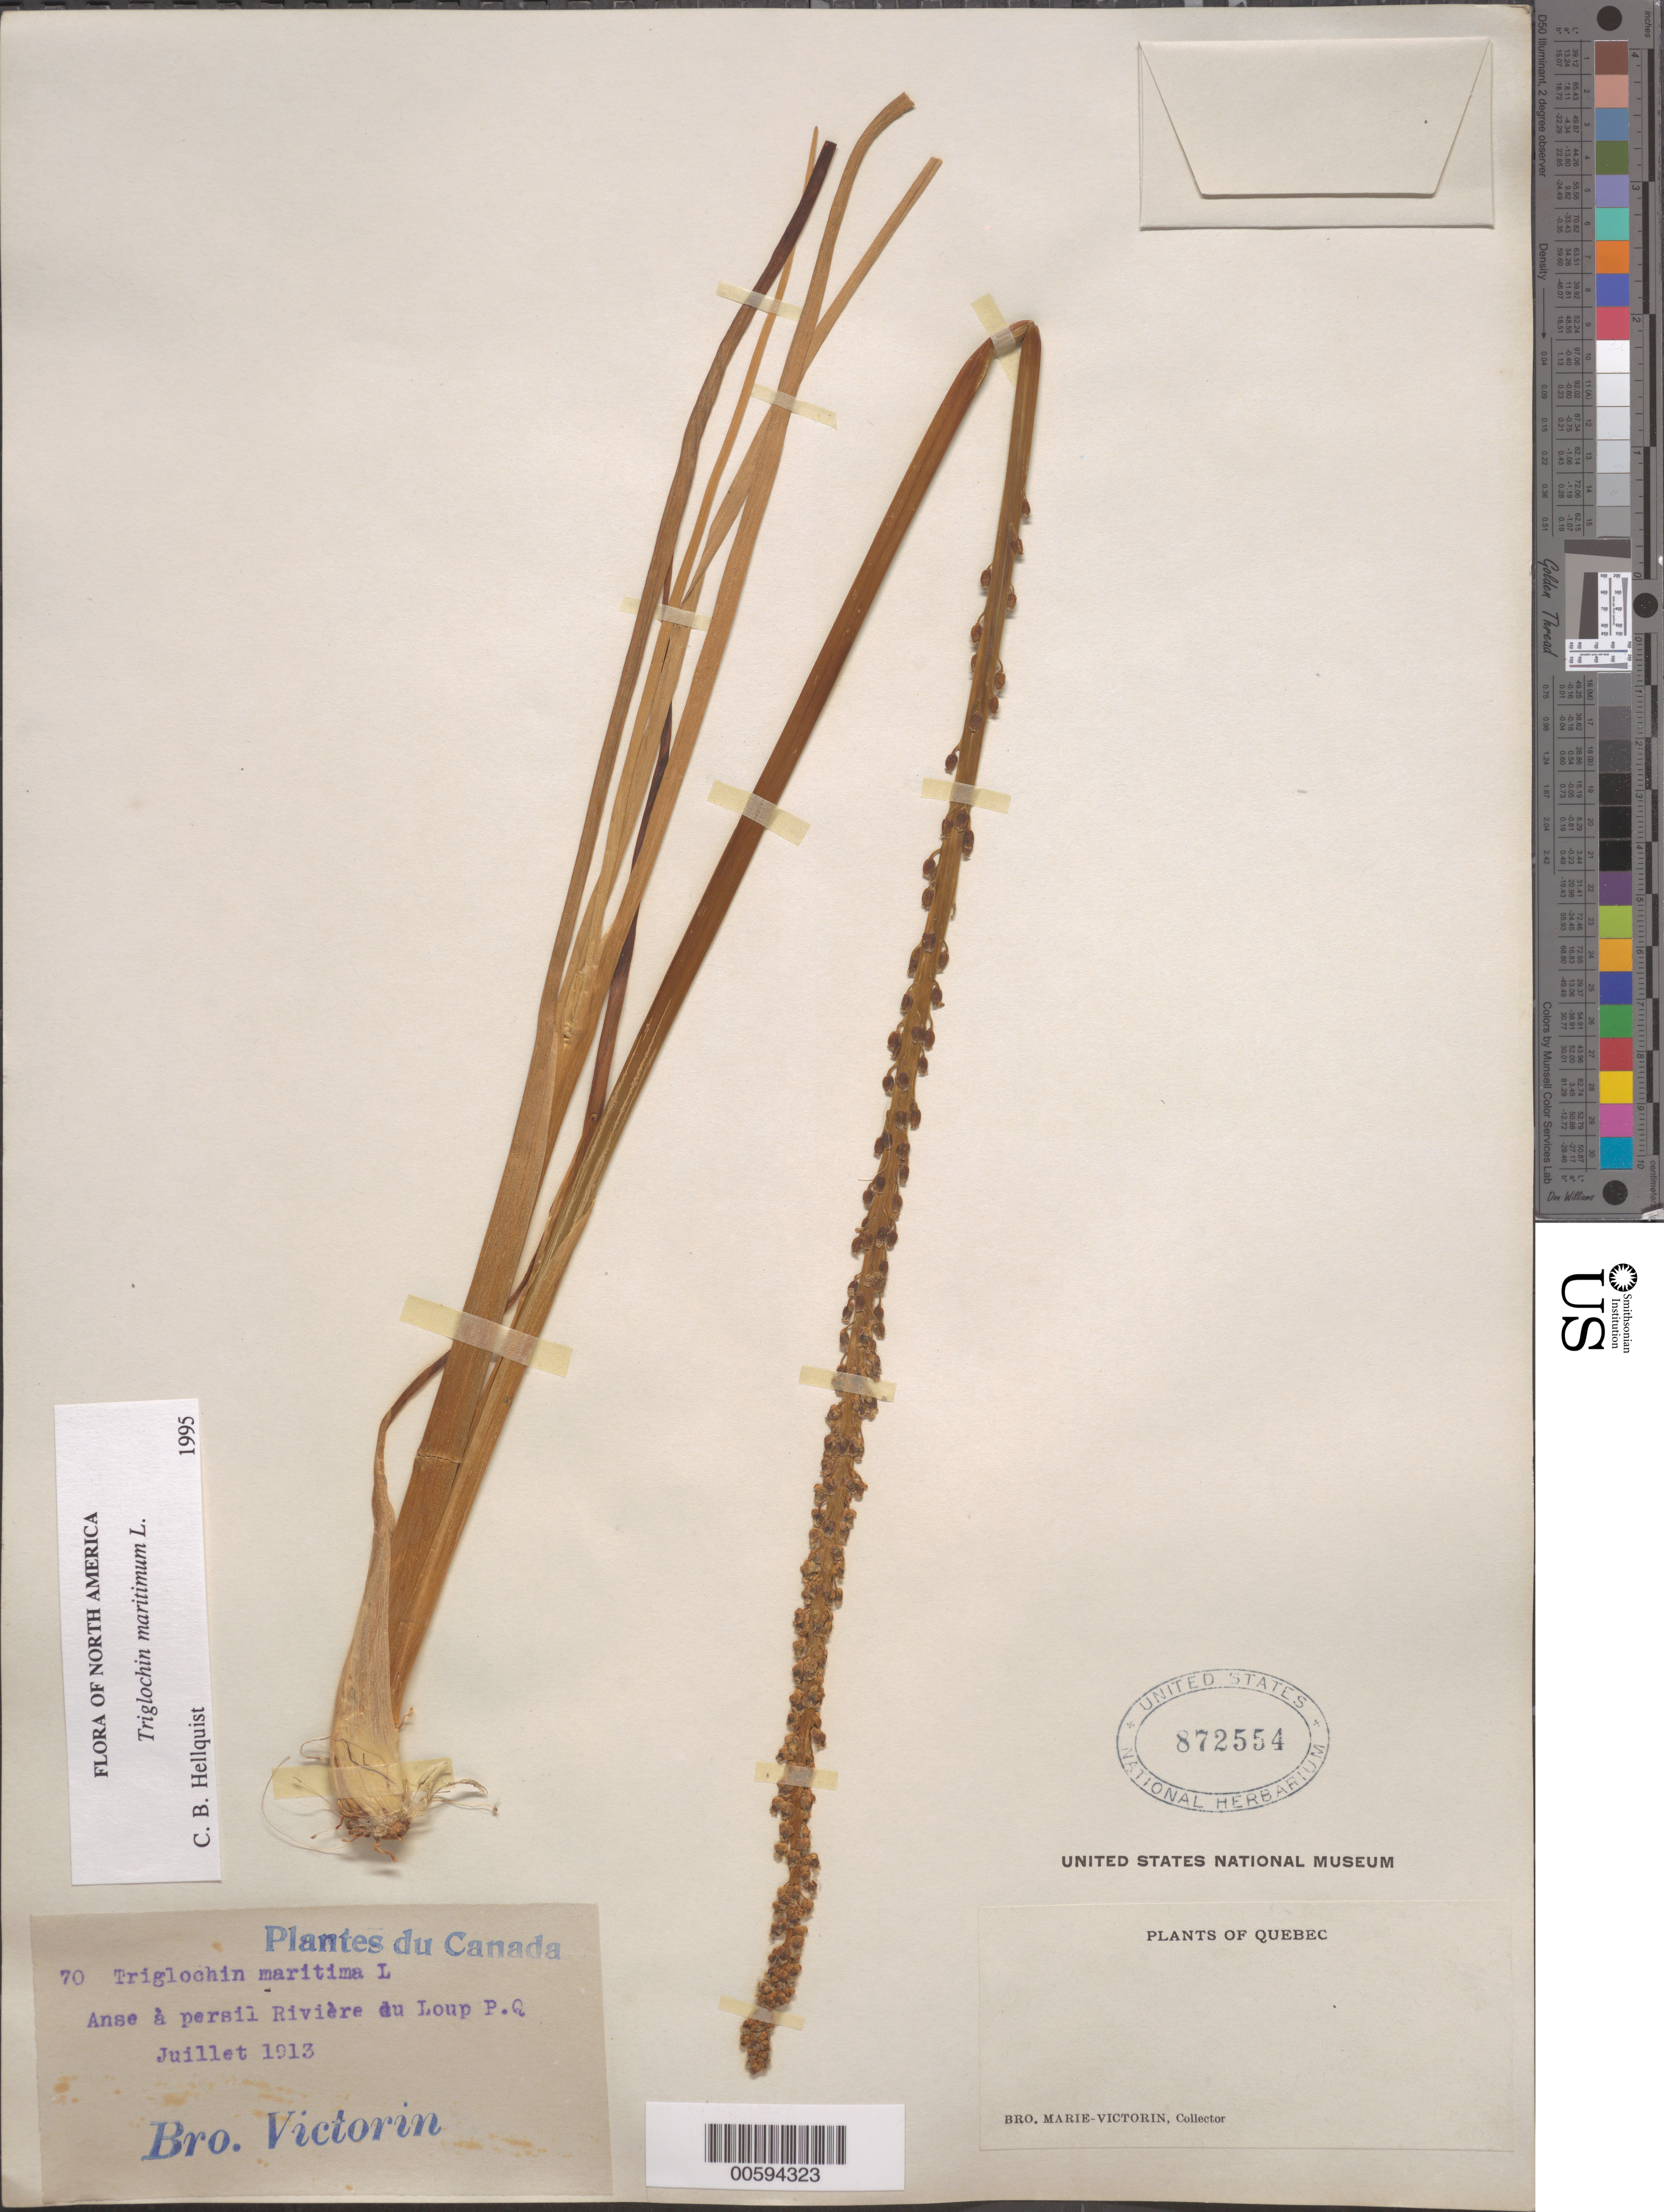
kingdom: Plantae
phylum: Tracheophyta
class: Liliopsida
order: Alismatales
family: Juncaginaceae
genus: Triglochin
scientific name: Triglochin maritima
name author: L.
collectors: Fr. Marie-Victorin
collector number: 70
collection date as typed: Jul 1913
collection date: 1913-07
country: Canada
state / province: Quebec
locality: Riviere du Loup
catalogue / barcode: US 872554